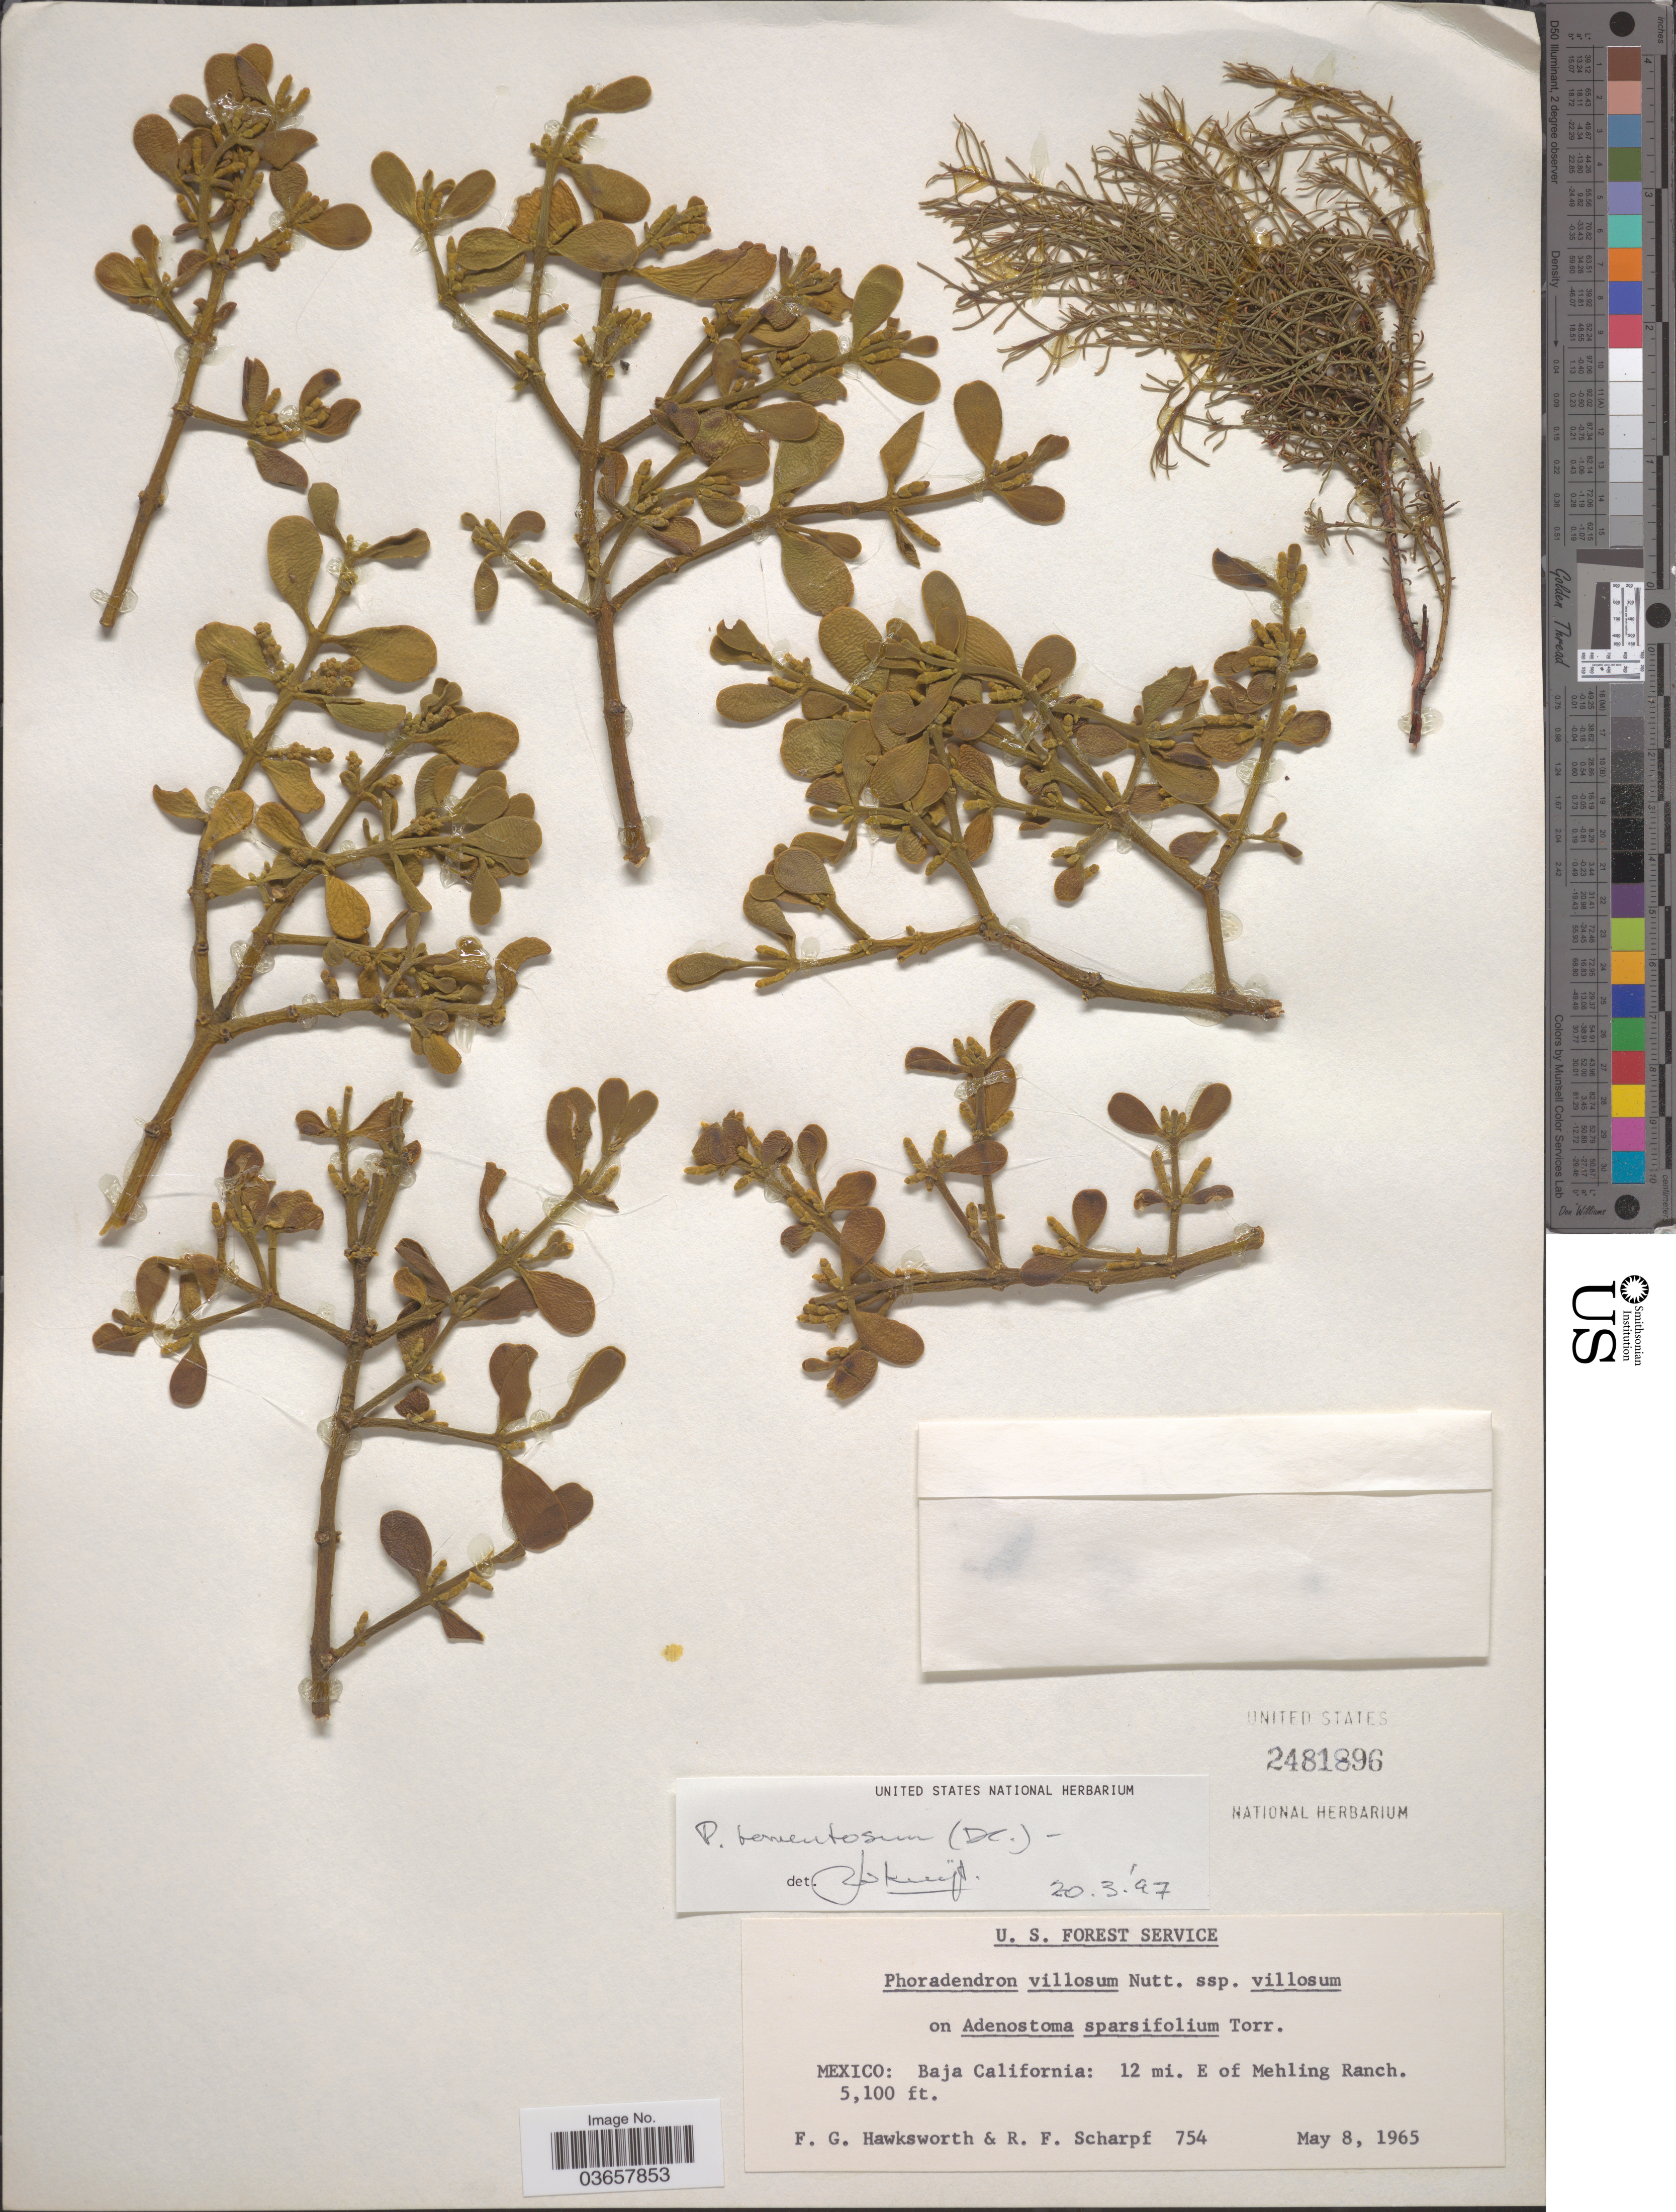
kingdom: Plantae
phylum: Tracheophyta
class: Magnoliopsida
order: Santalales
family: Viscaceae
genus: Phoradendron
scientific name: Phoradendron tomentosum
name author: DC.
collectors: F. G. Hawksworth & R. F. Scharpf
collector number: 754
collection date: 1965-05-08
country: Mexico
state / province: Baja California Norte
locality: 12 mi. E of Mehling Ranch.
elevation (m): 1554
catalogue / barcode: US 2481896